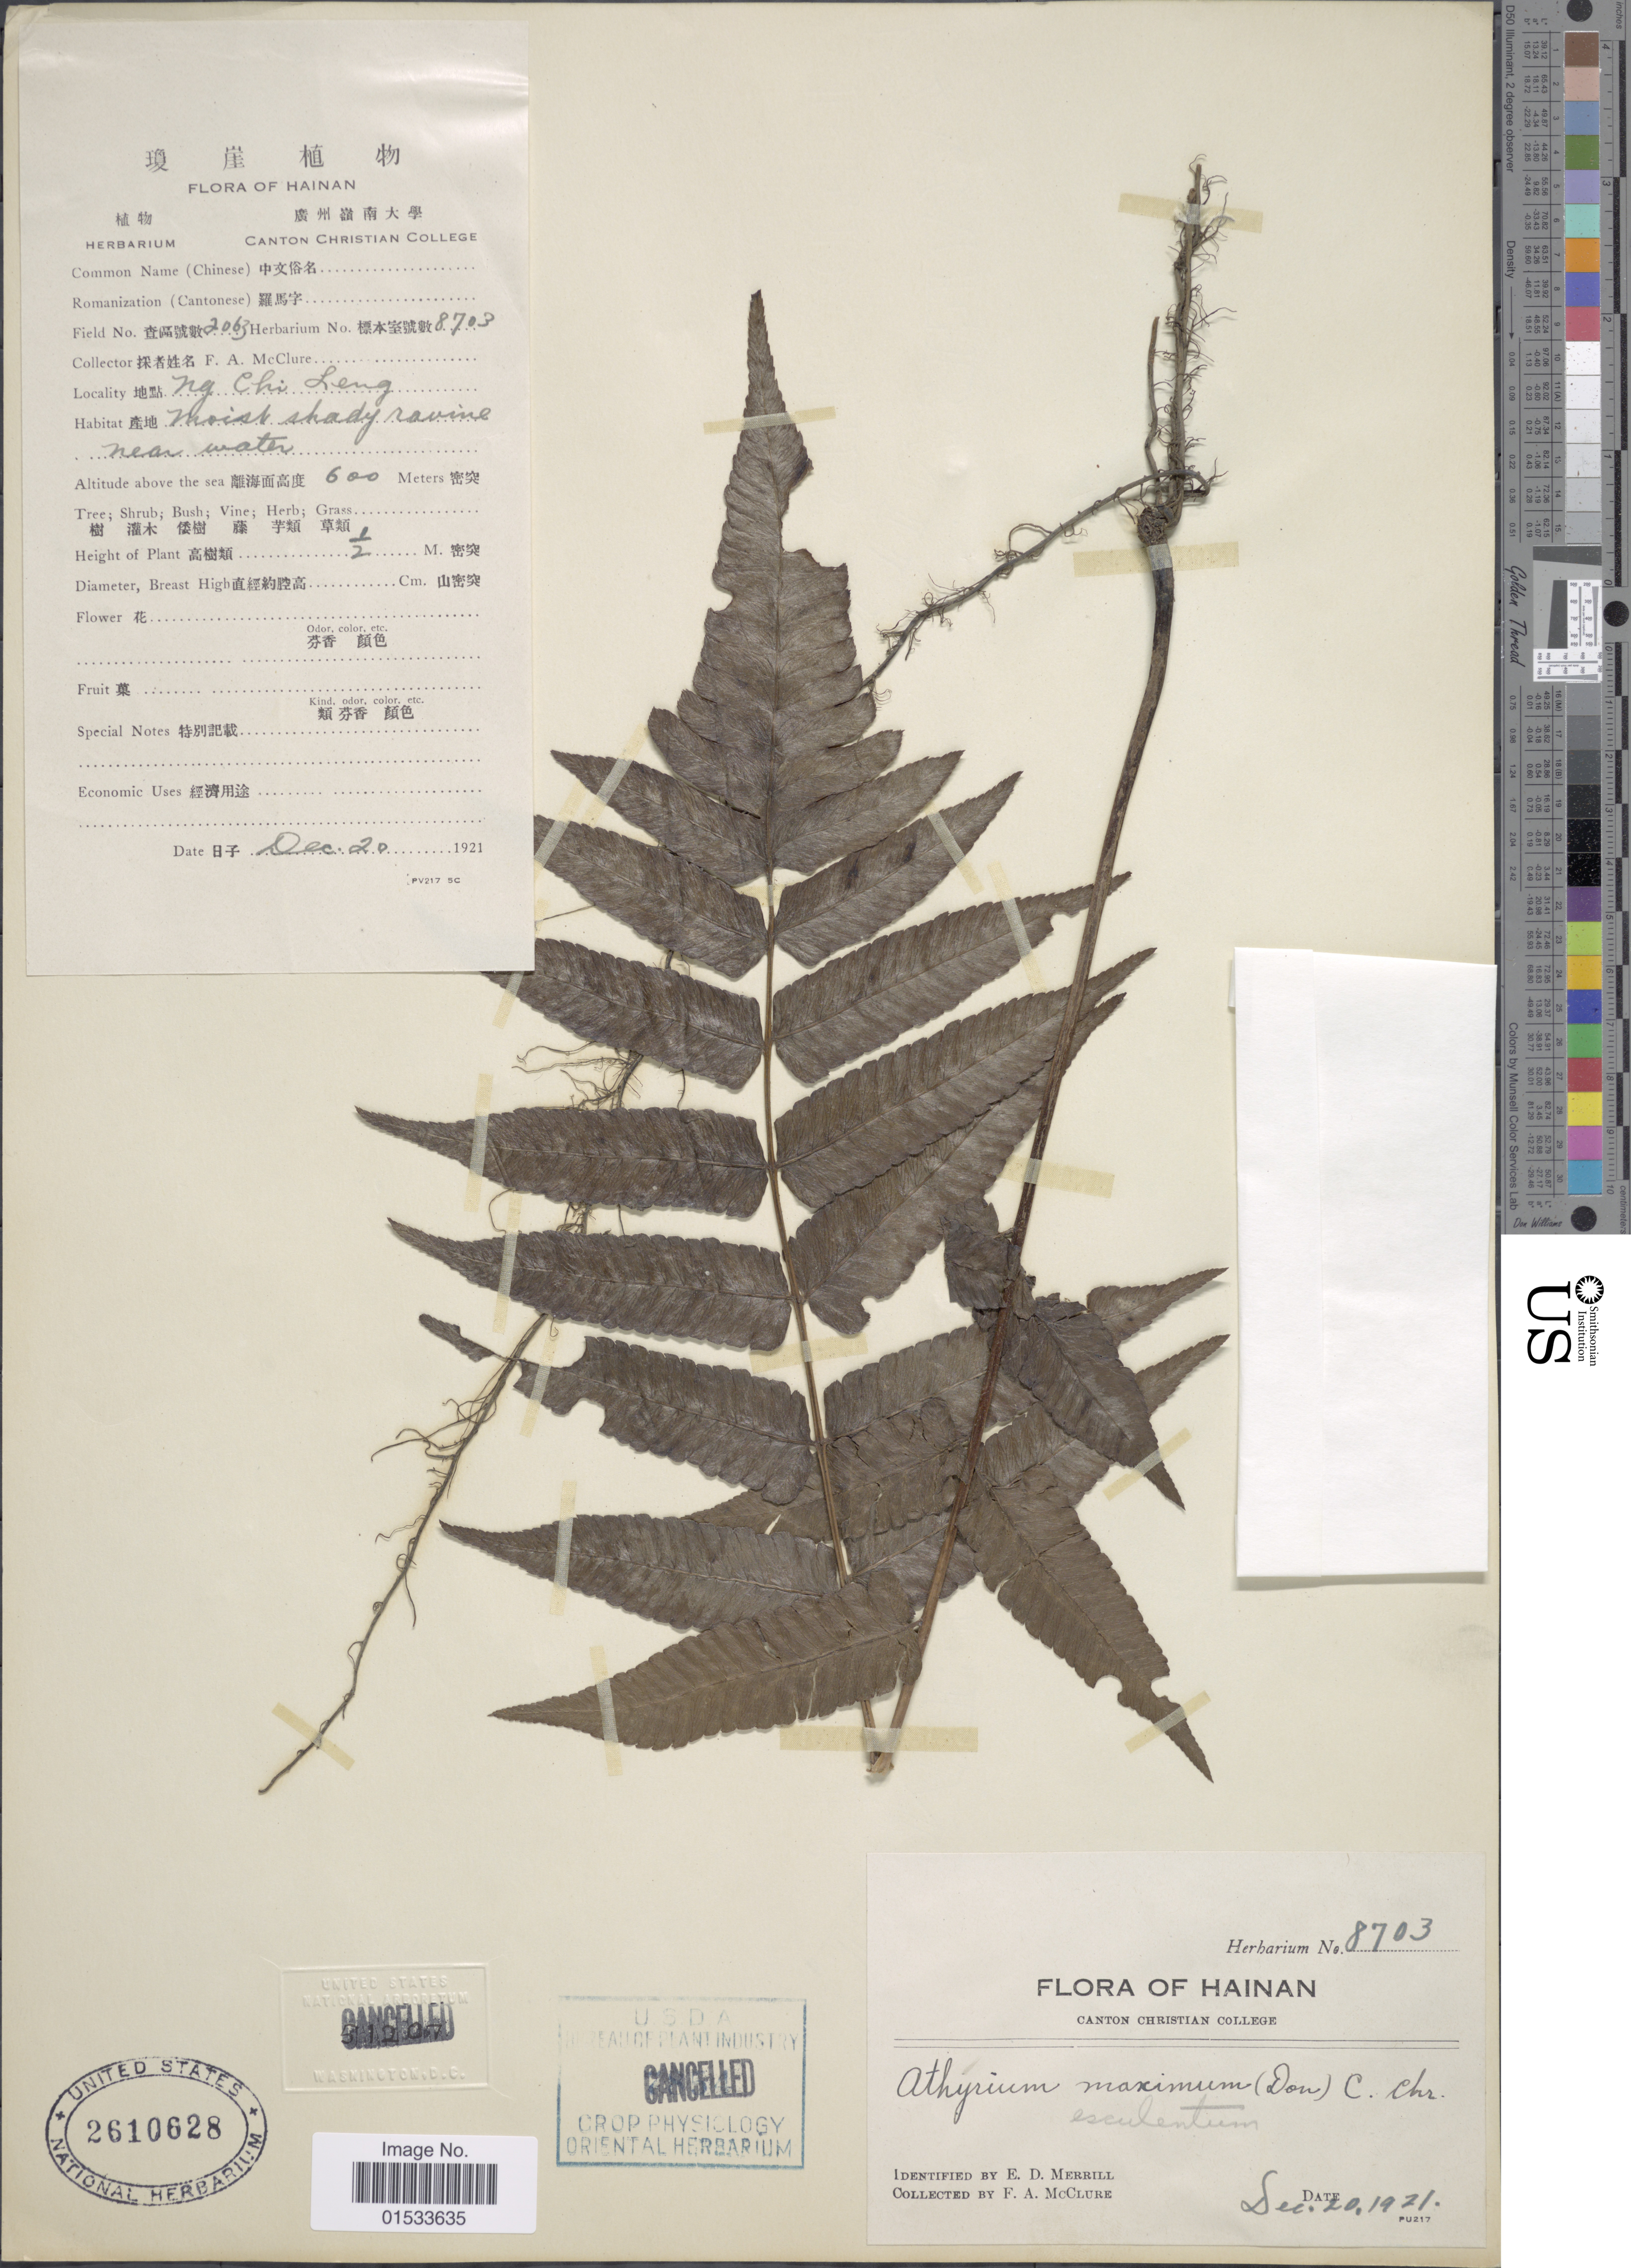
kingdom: Plantae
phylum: Tracheophyta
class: Polypodiopsida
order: Polypodiales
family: Athyriaceae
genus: Diplazium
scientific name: Diplazium esculentum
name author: (Retz.) Sw.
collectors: F. A. McClure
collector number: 8703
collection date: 1921-12-20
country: China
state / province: Hainan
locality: Ng Chi Leng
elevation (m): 600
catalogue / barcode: US 2610628